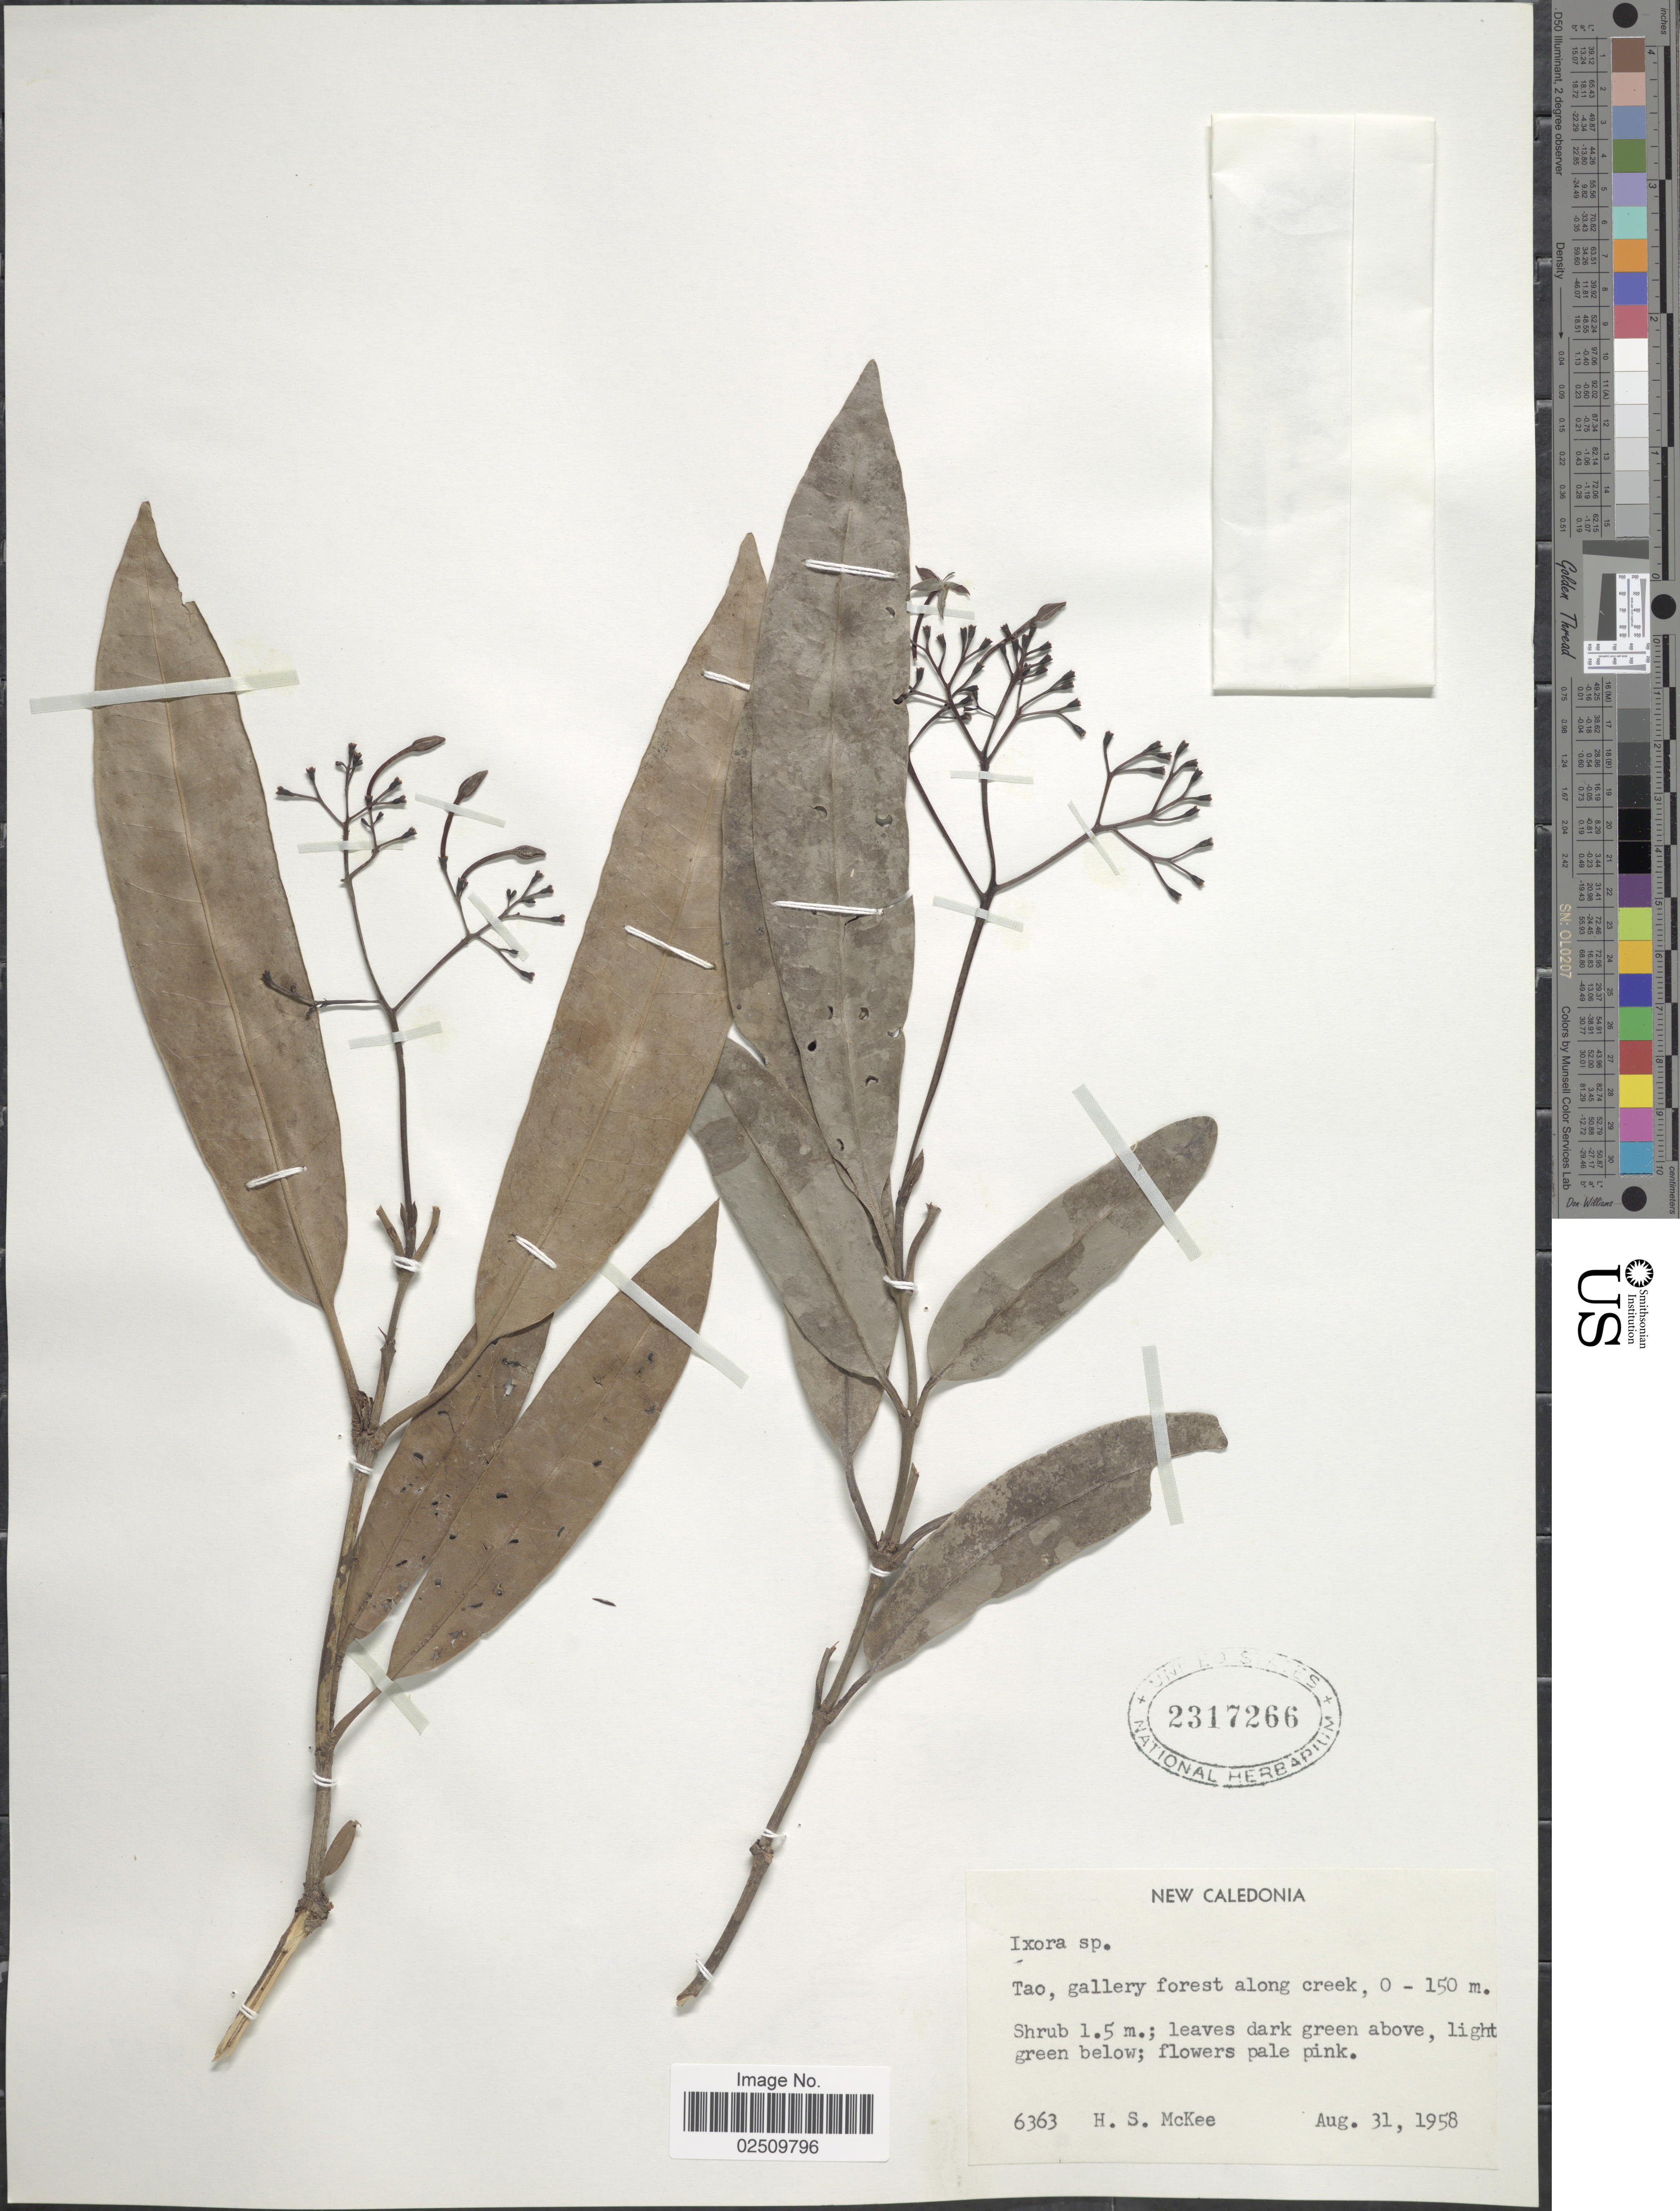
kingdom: Plantae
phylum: Tracheophyta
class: Magnoliopsida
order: Gentianales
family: Rubiaceae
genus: Ixora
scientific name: Ixora sp.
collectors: H. S. McKee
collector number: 6363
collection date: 1958-08-31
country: New Caledonia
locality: Tao, gallery forest along creek.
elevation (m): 0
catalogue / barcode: US 2317266